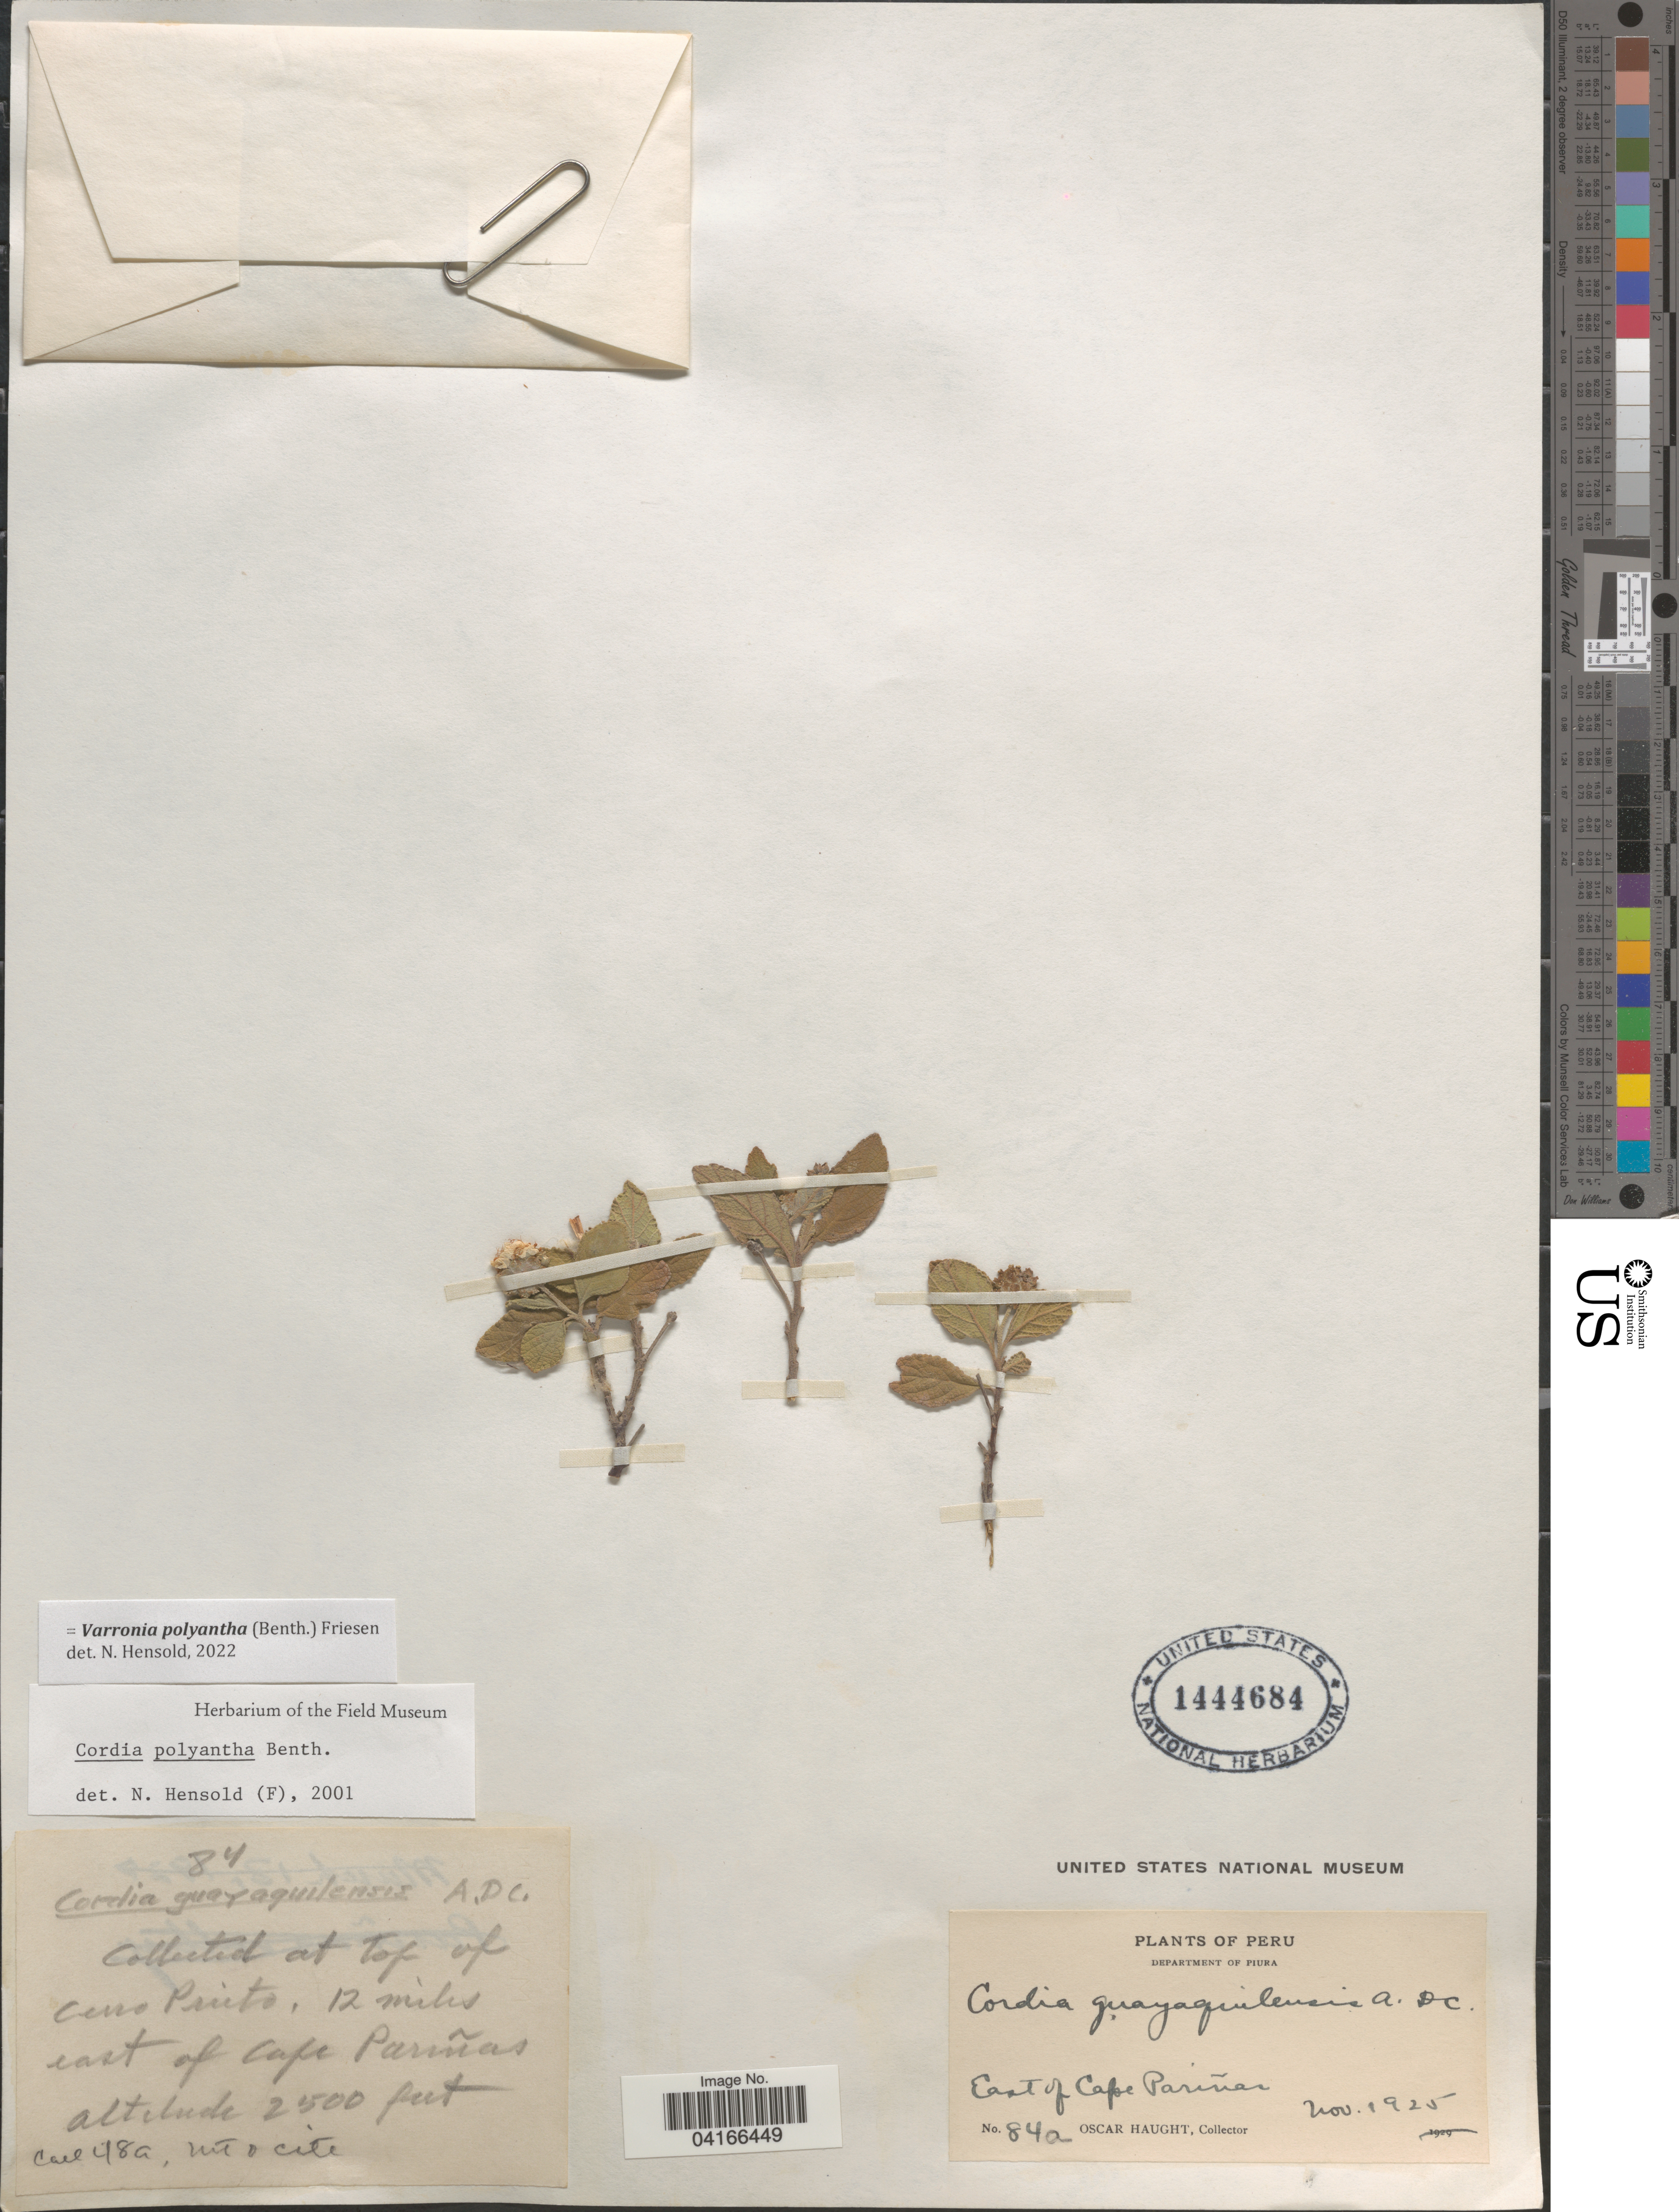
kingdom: Plantae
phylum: Tracheophyta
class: Magnoliopsida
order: Boraginales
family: Cordiaceae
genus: Varronia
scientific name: Varronia polyantha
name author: (Benth.) Friesen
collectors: O. L. Haught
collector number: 84a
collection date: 1925-11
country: Peru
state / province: Piura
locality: Department of Piura. East of Cape Pariñar. At top of Cerro Prieto, 12 miles east of Cape Pariñas.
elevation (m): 762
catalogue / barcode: US 1444684